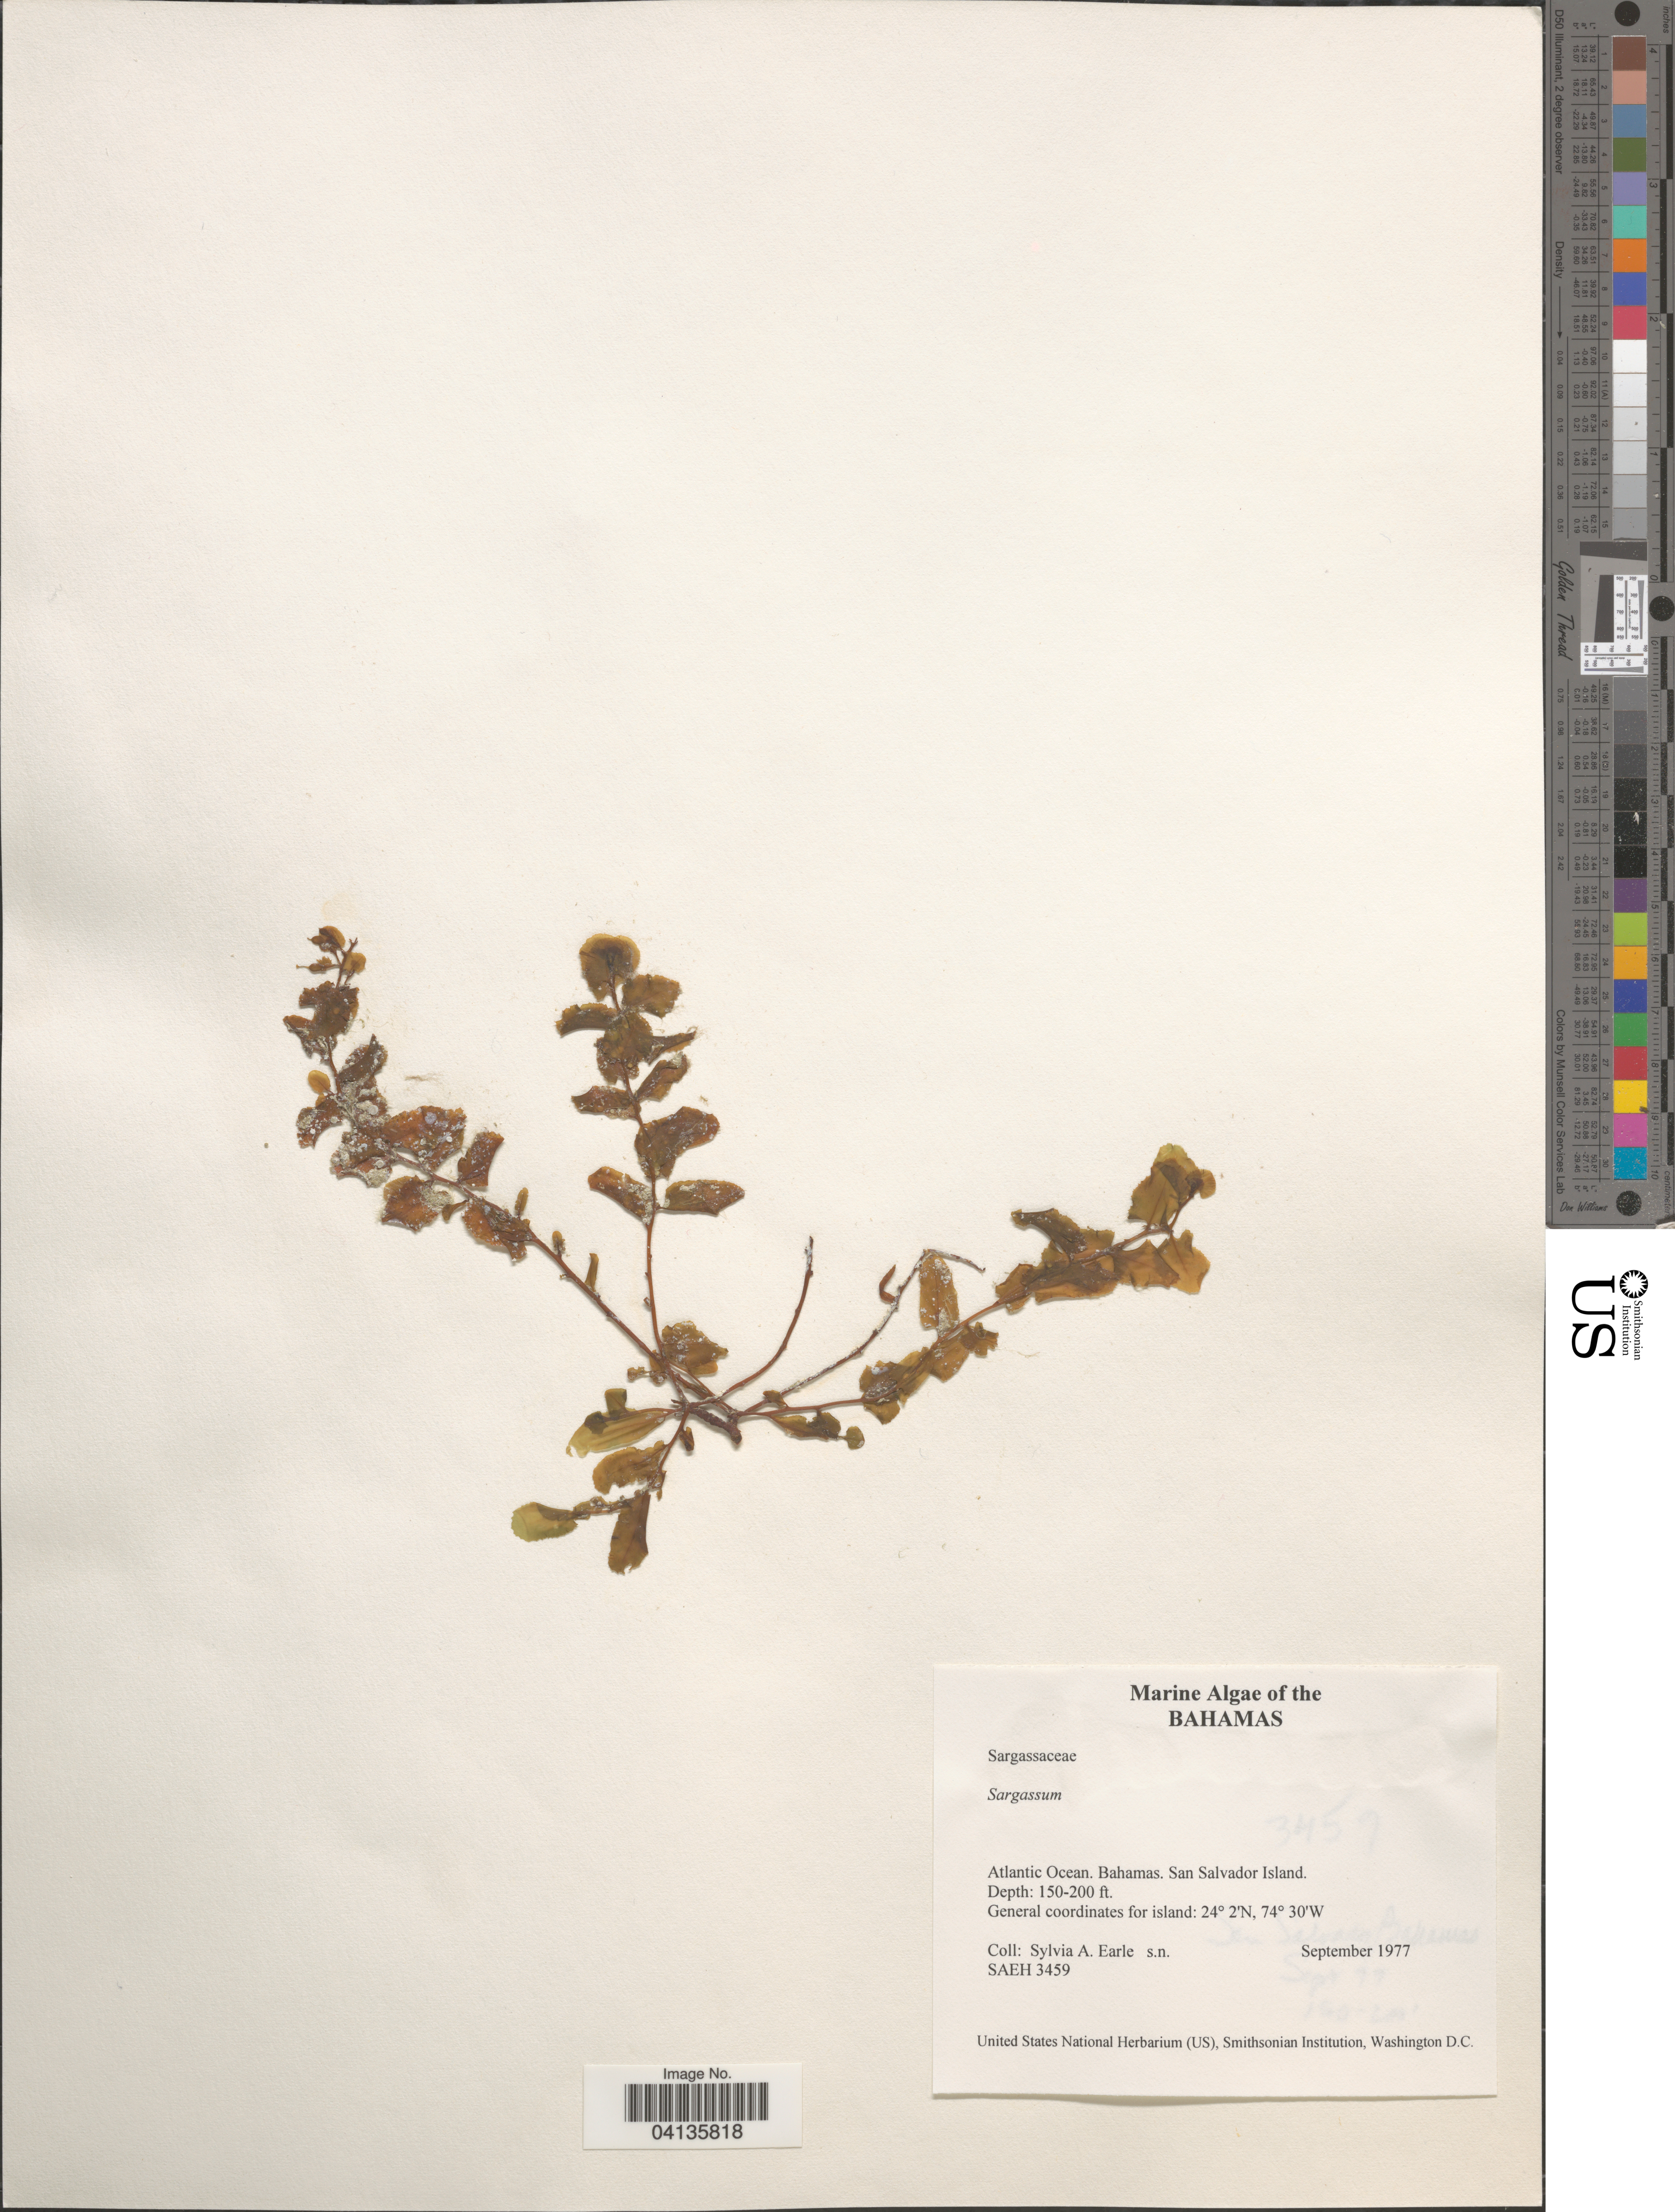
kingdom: Chromista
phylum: Ochrophyta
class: Phaeophyceae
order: Fucales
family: Sargassaceae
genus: Sargassum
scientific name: Sargassum sp.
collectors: S. A. Earle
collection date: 1977-09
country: Bahamas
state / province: San Salvador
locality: Atlantic Ocean. San Salvador Island.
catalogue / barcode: US 238675